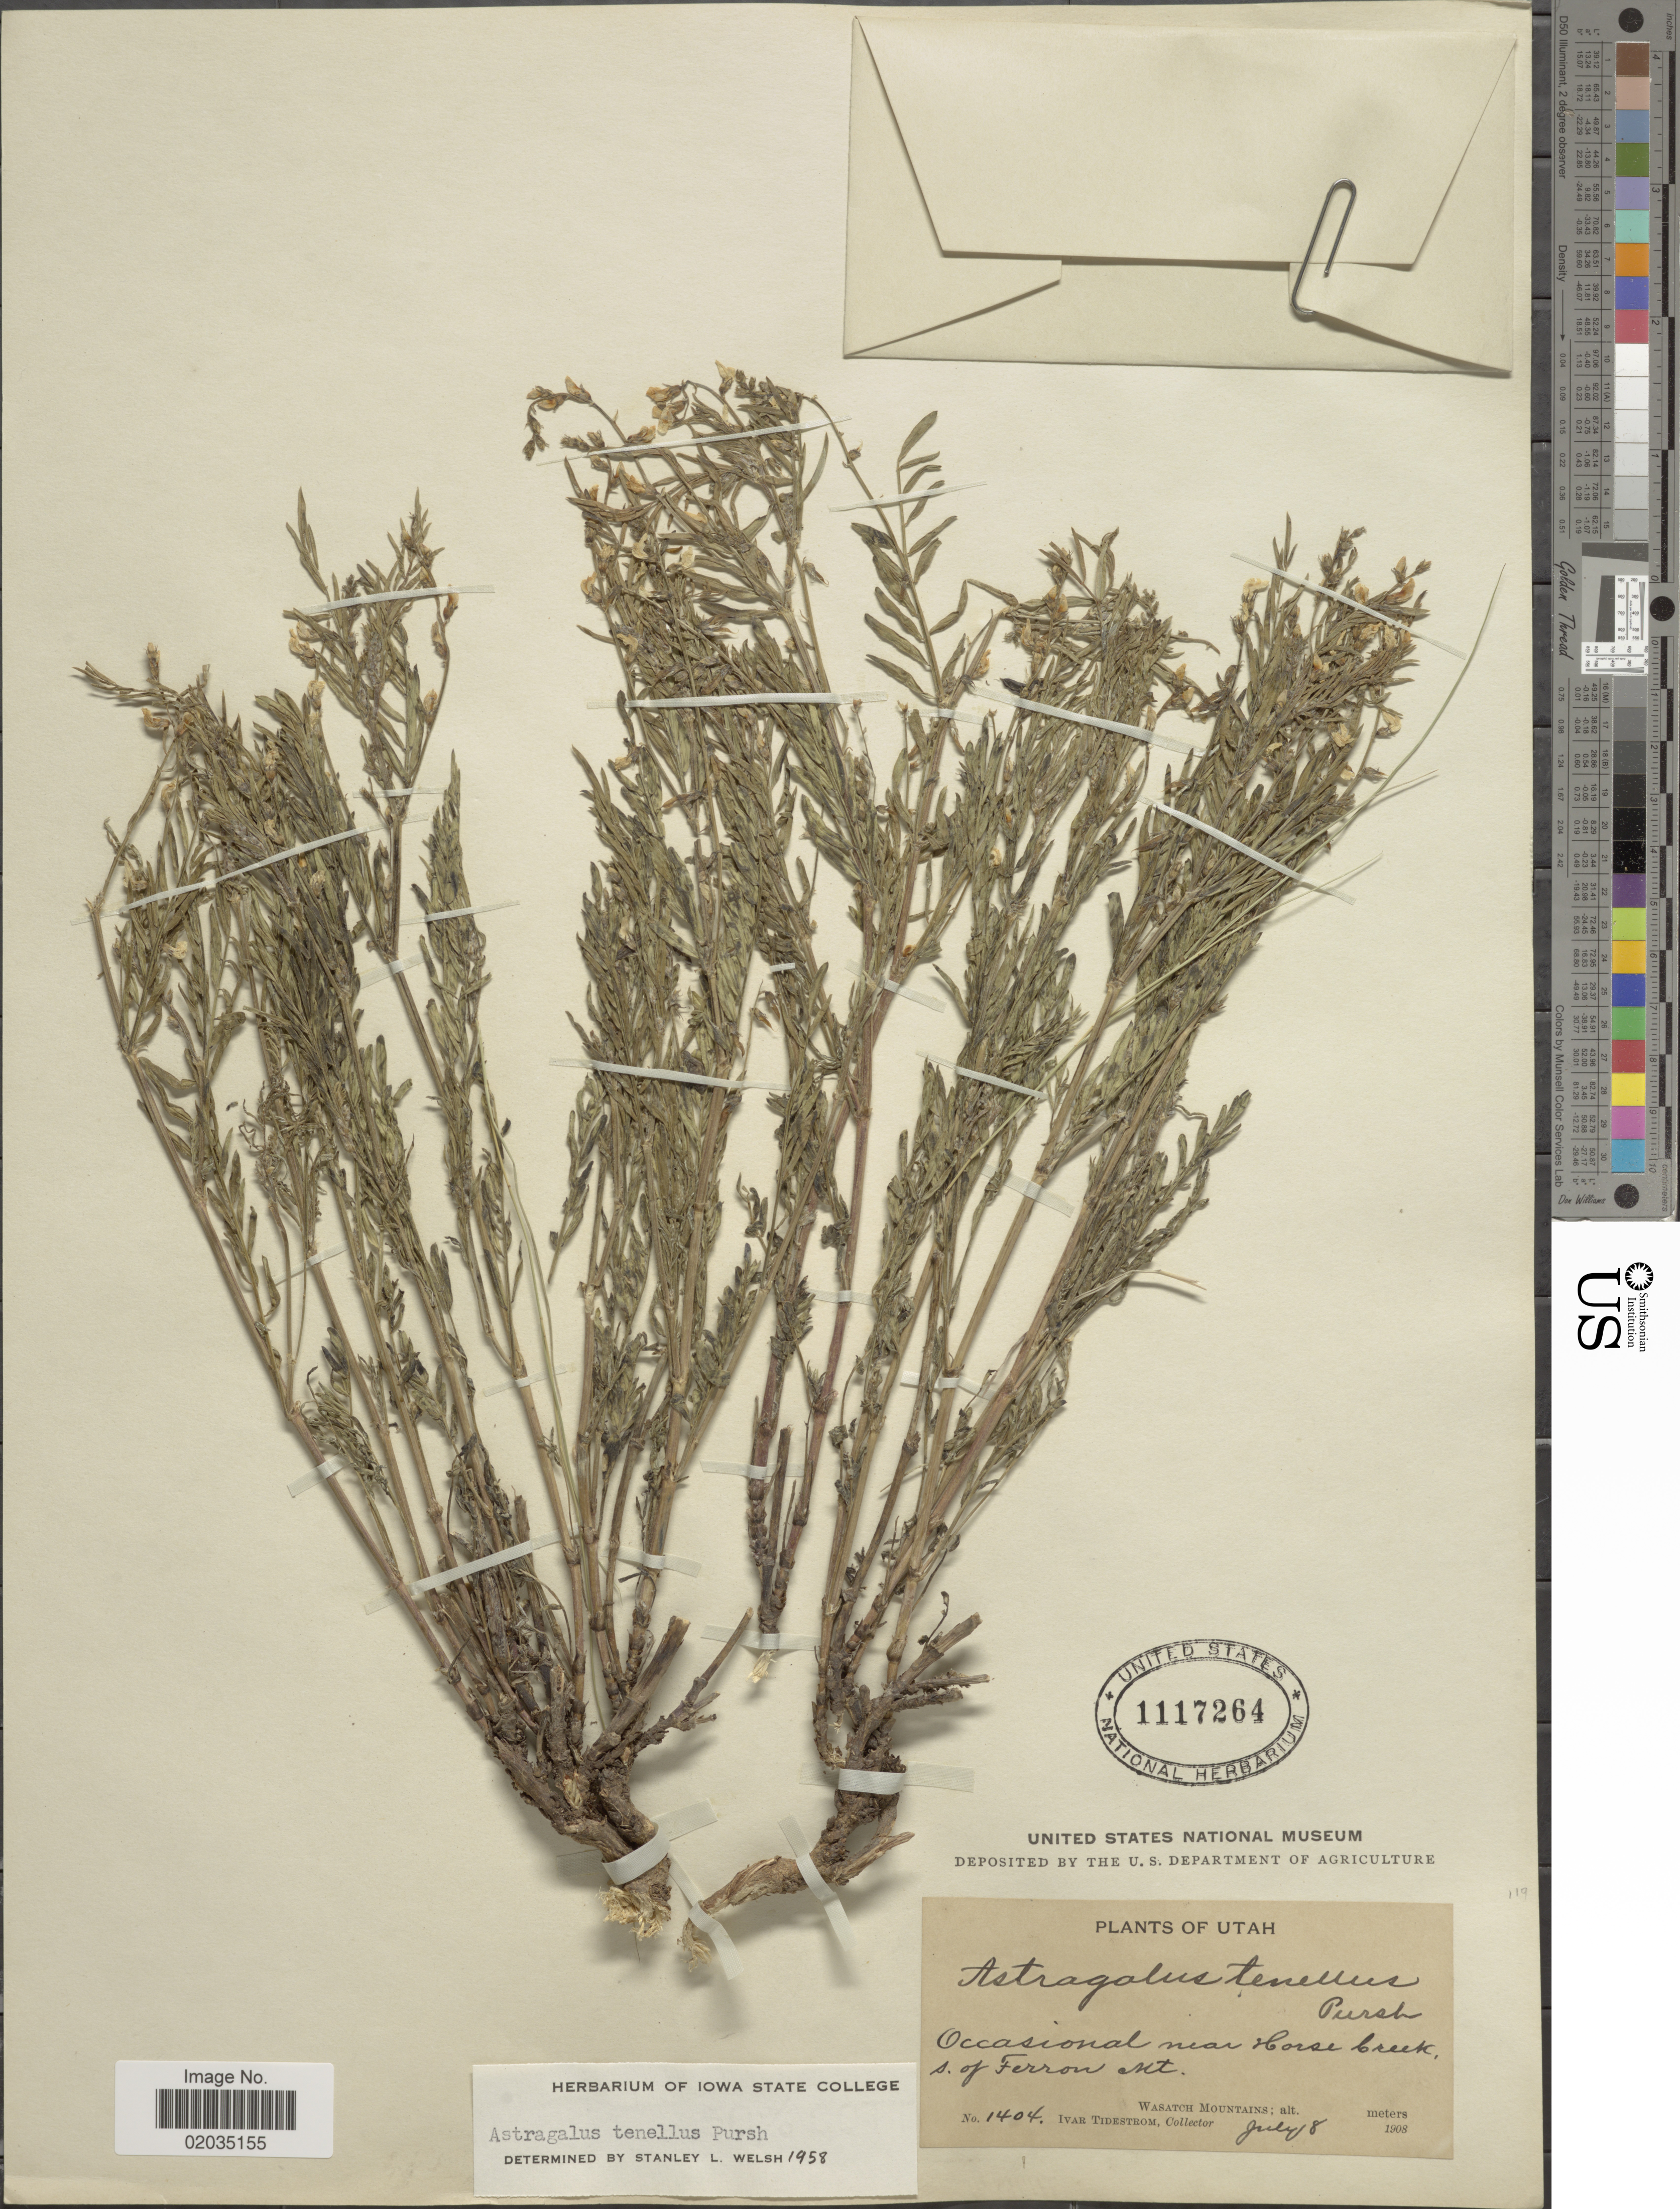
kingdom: Plantae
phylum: Tracheophyta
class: Magnoliopsida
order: Fabales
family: Fabaceae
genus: Astragalus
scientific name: Astragalus tenellus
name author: Pursh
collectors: I. F. Tidestrom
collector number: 1404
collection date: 1908-07-08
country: United States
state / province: Utah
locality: Occasional near Horse Creek, S. of Ferron Mt, Wasatch Mountains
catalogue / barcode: US 1117264